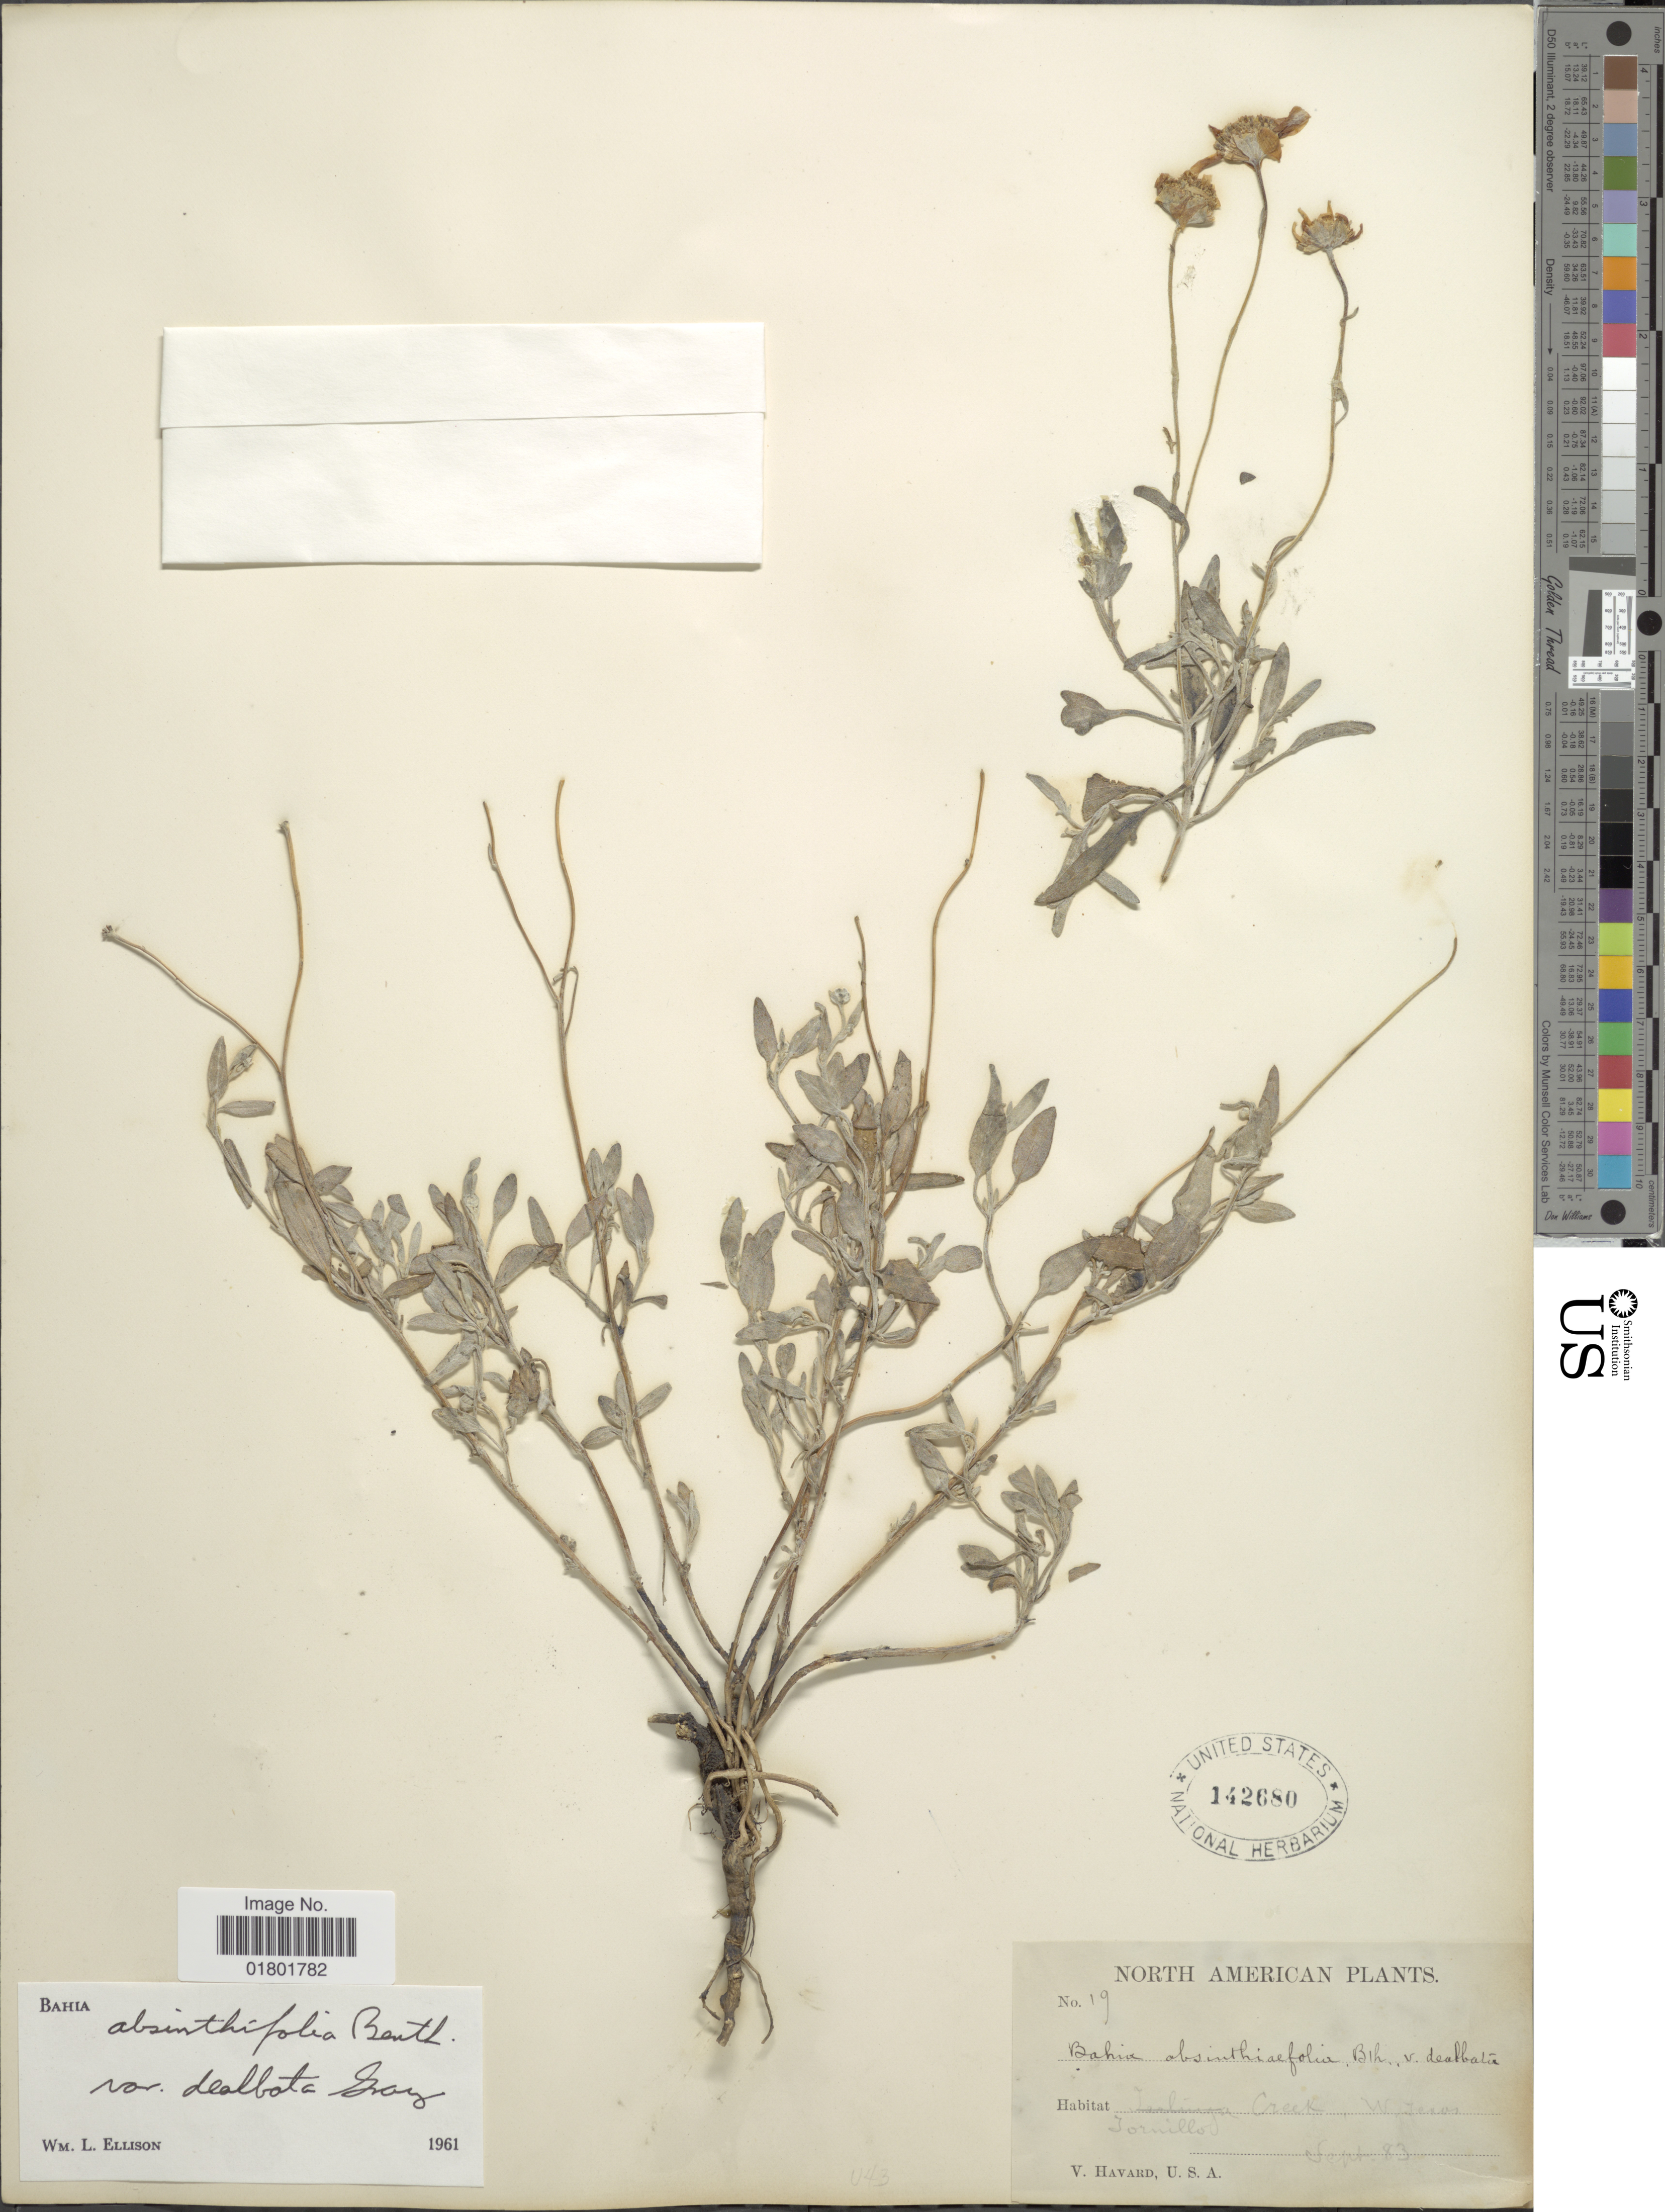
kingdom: Plantae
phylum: Tracheophyta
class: Magnoliopsida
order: Asterales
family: Asteraceae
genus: Bahia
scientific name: Bahia absinthifolia var. dealbata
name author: A. Gray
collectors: V. Havard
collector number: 19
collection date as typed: Transcribed d/m/y: /9/83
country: United States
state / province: Texas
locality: Jornillo Creek, W. Texas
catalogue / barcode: US 142680